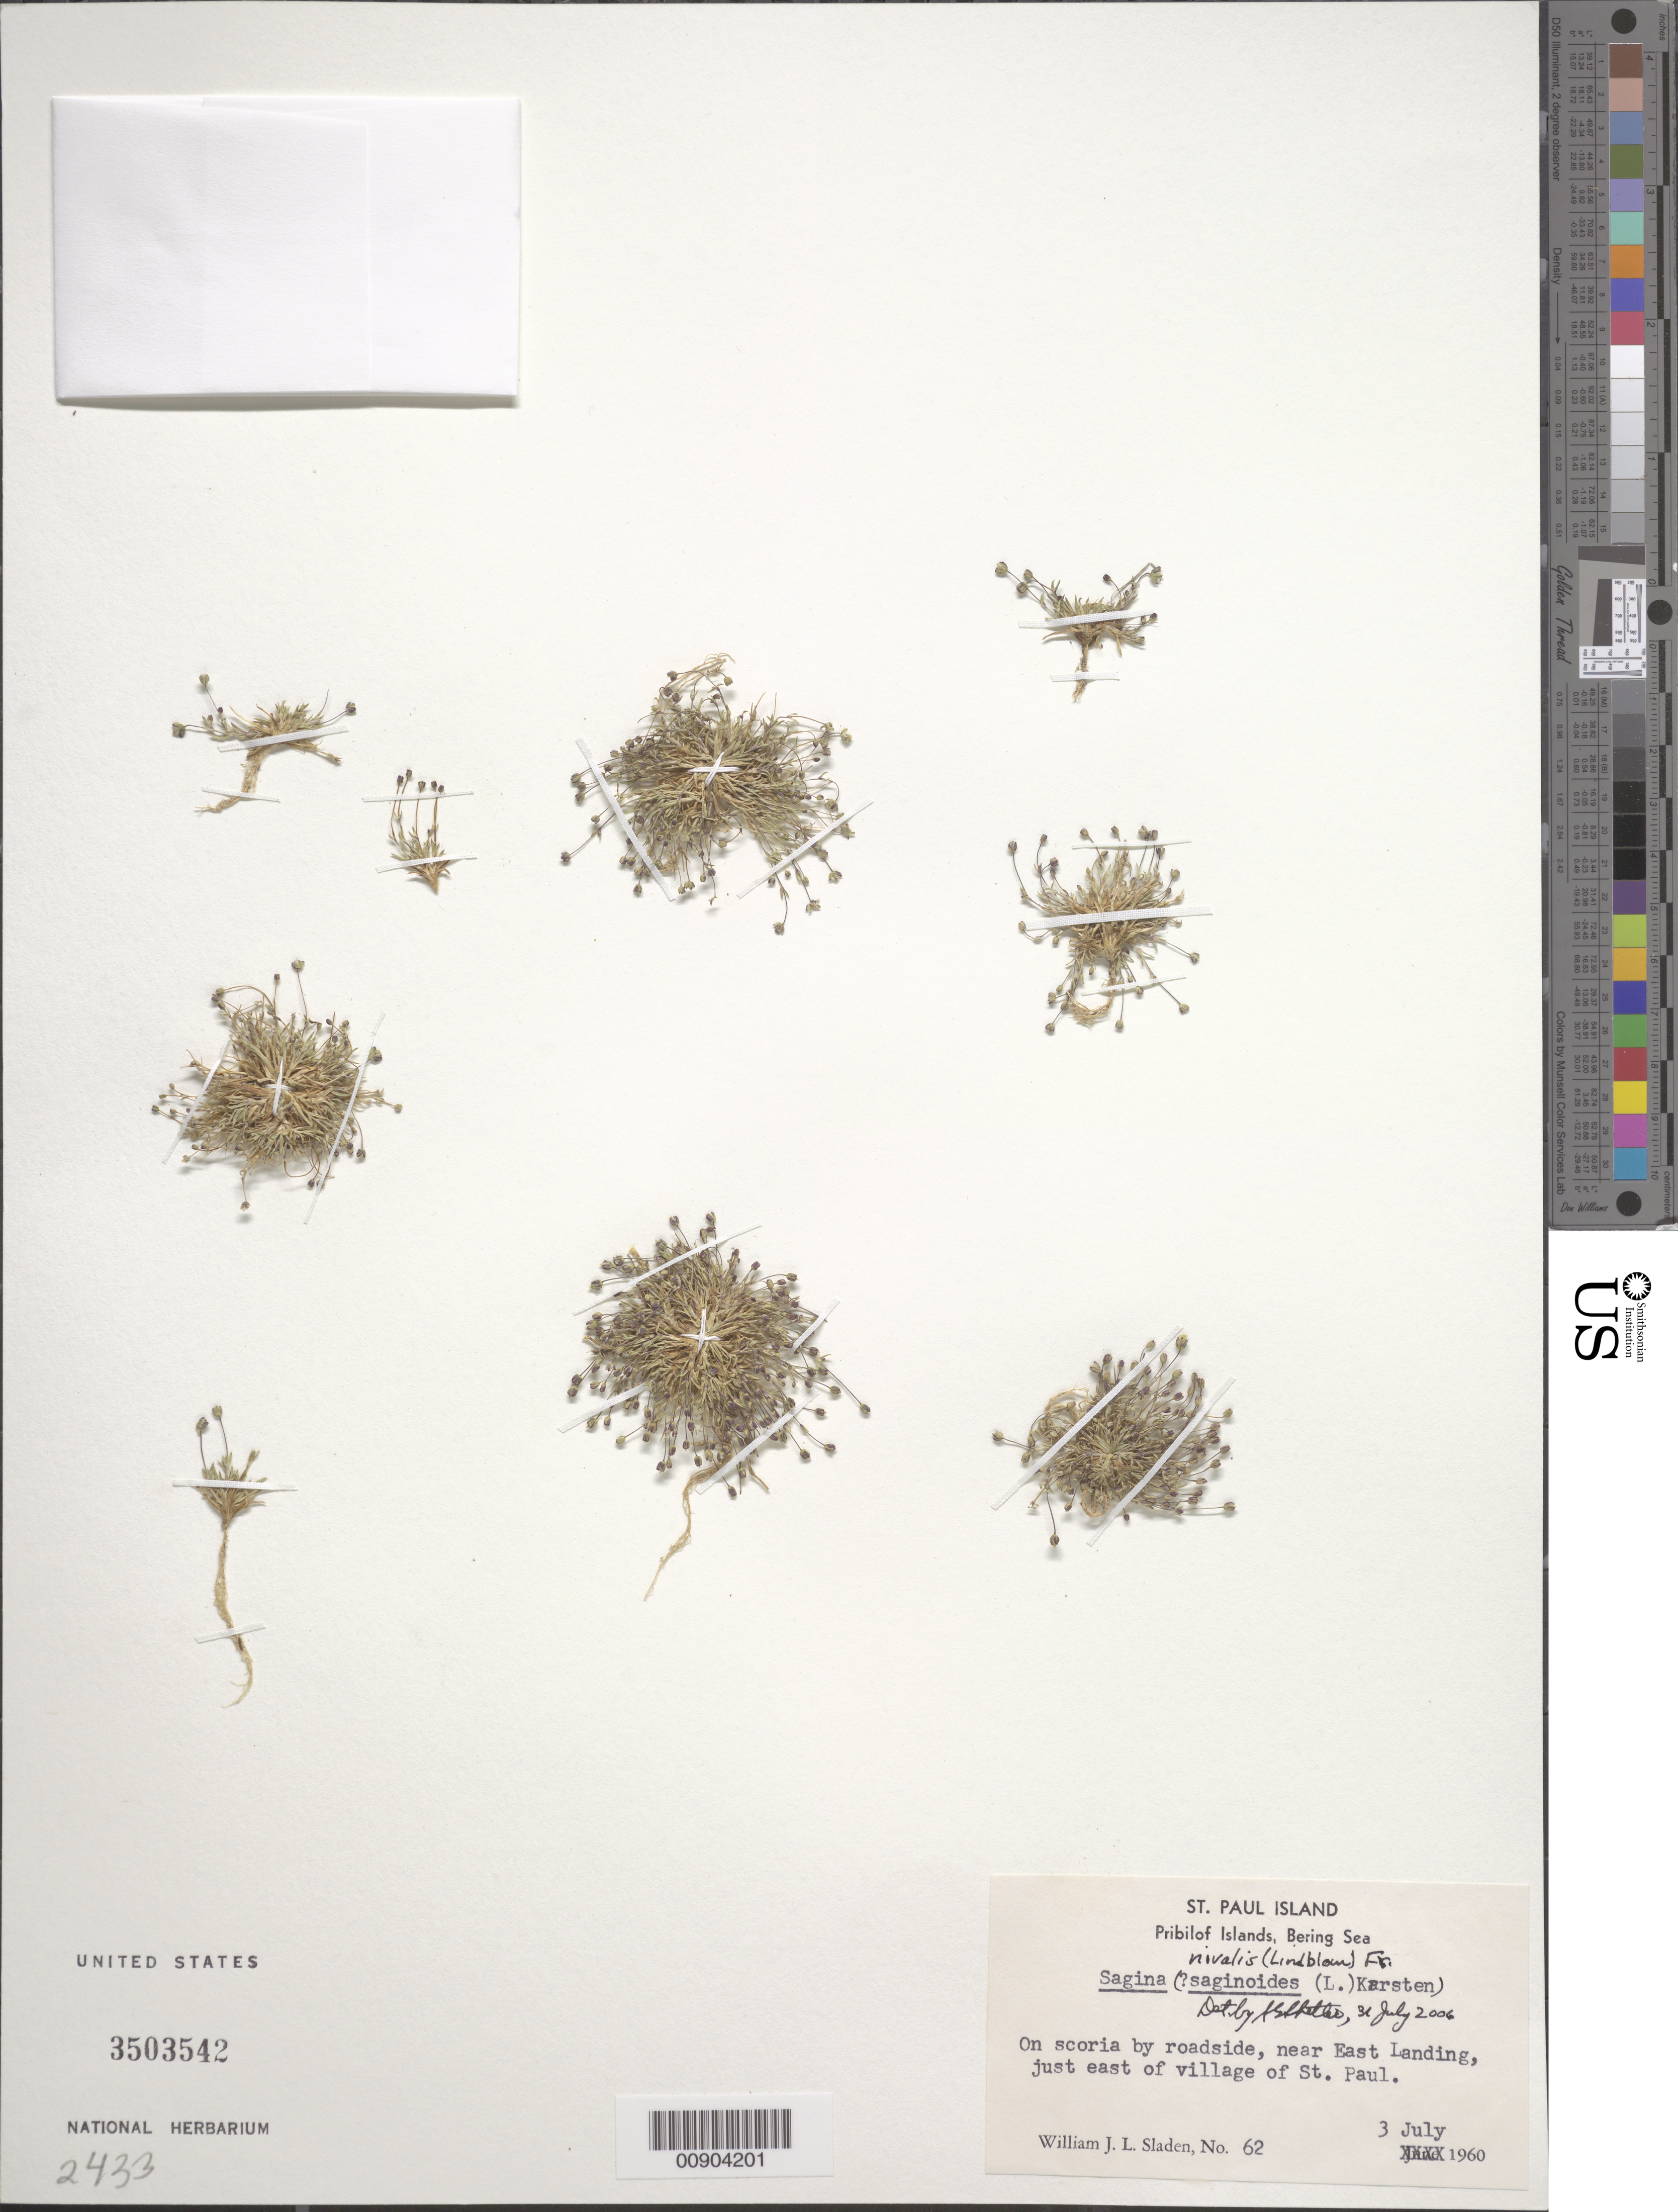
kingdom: Plantae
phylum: Tracheophyta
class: Magnoliopsida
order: Caryophyllales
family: Caryophyllaceae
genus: Sagina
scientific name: Sagina nivalis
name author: (Lindblom) Fr.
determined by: Shetler, Stanwyn G., (US), NMNH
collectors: W. Sladen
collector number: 62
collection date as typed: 03 Jul 1960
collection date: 1960-07-03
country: United States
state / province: Alaska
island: St. Paul Island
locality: On scoria by roadside, near East Landing, just east of village of St. Paul., Bering Sea, Pribilof Islands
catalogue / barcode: US 3503542